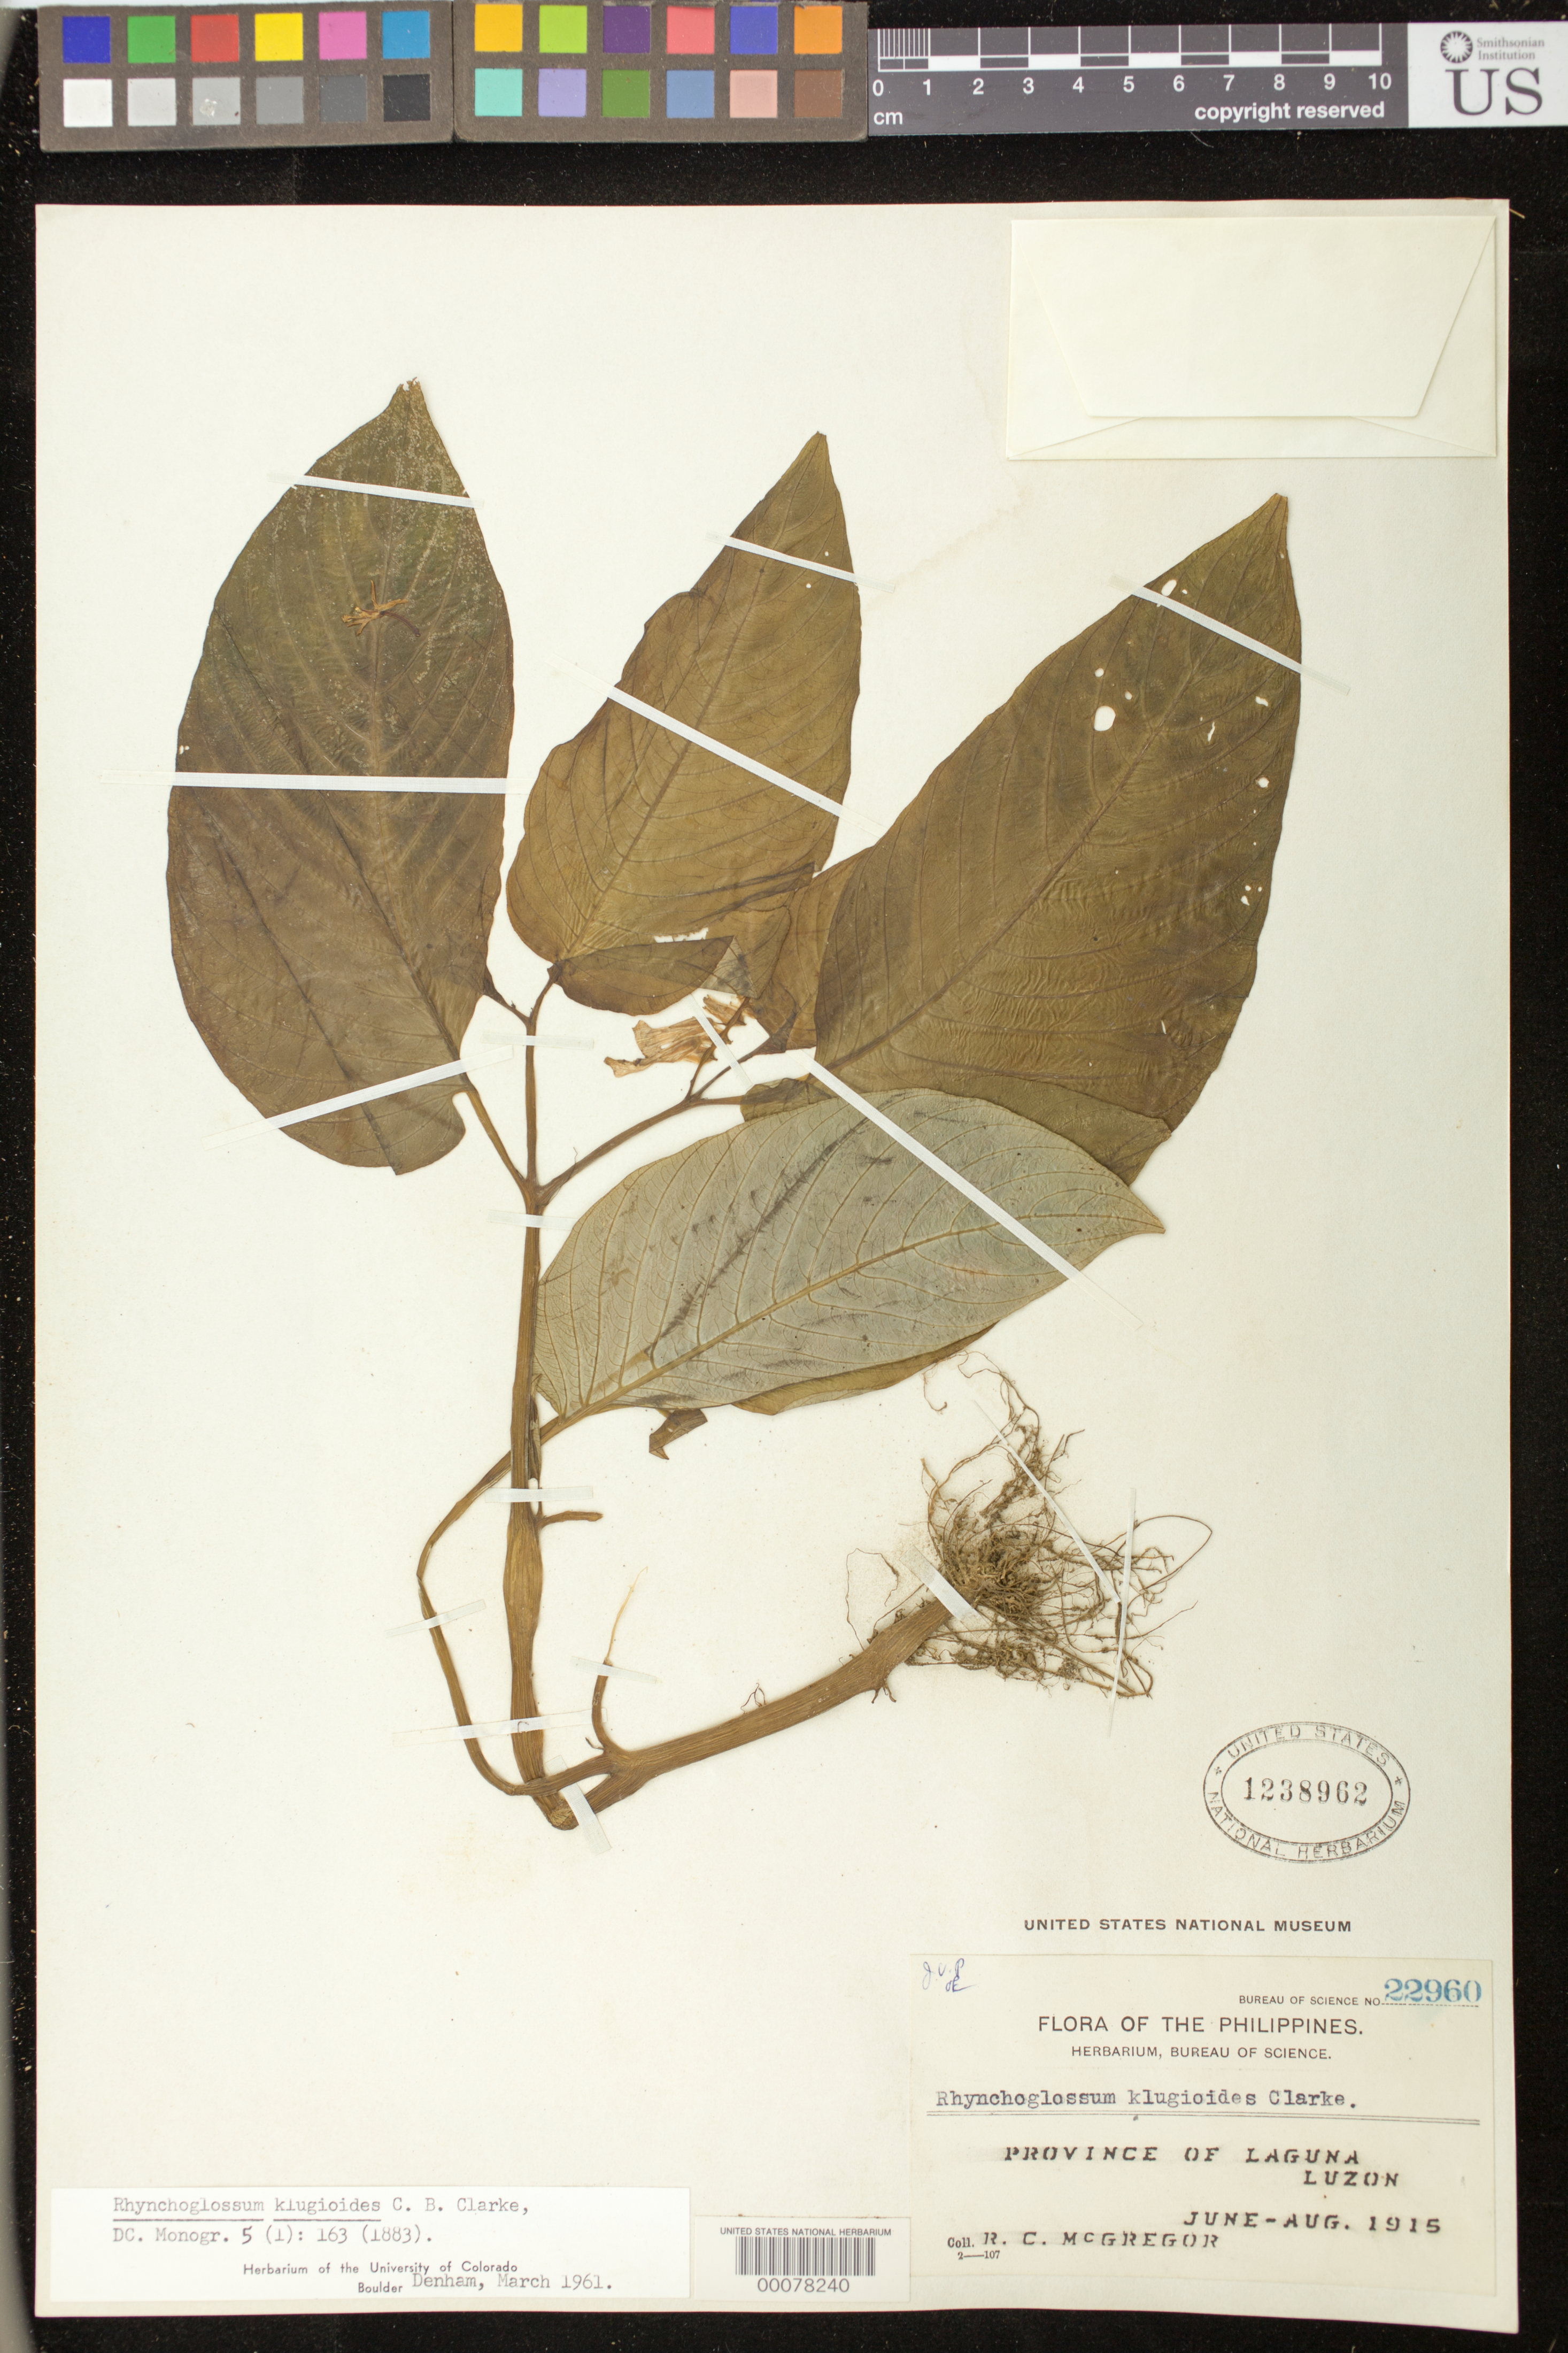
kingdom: Plantae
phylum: Tracheophyta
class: Magnoliopsida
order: Lamiales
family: Gesneriaceae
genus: Rhynchoglossum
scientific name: Rhynchoglossum klugioides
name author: C.B. Clarke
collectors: R. C. McGregor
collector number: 22960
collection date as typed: Jun-Aug 1915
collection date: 1915-06/1915-08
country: Philippines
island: Luzon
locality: Laguna,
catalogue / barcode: US 1238962